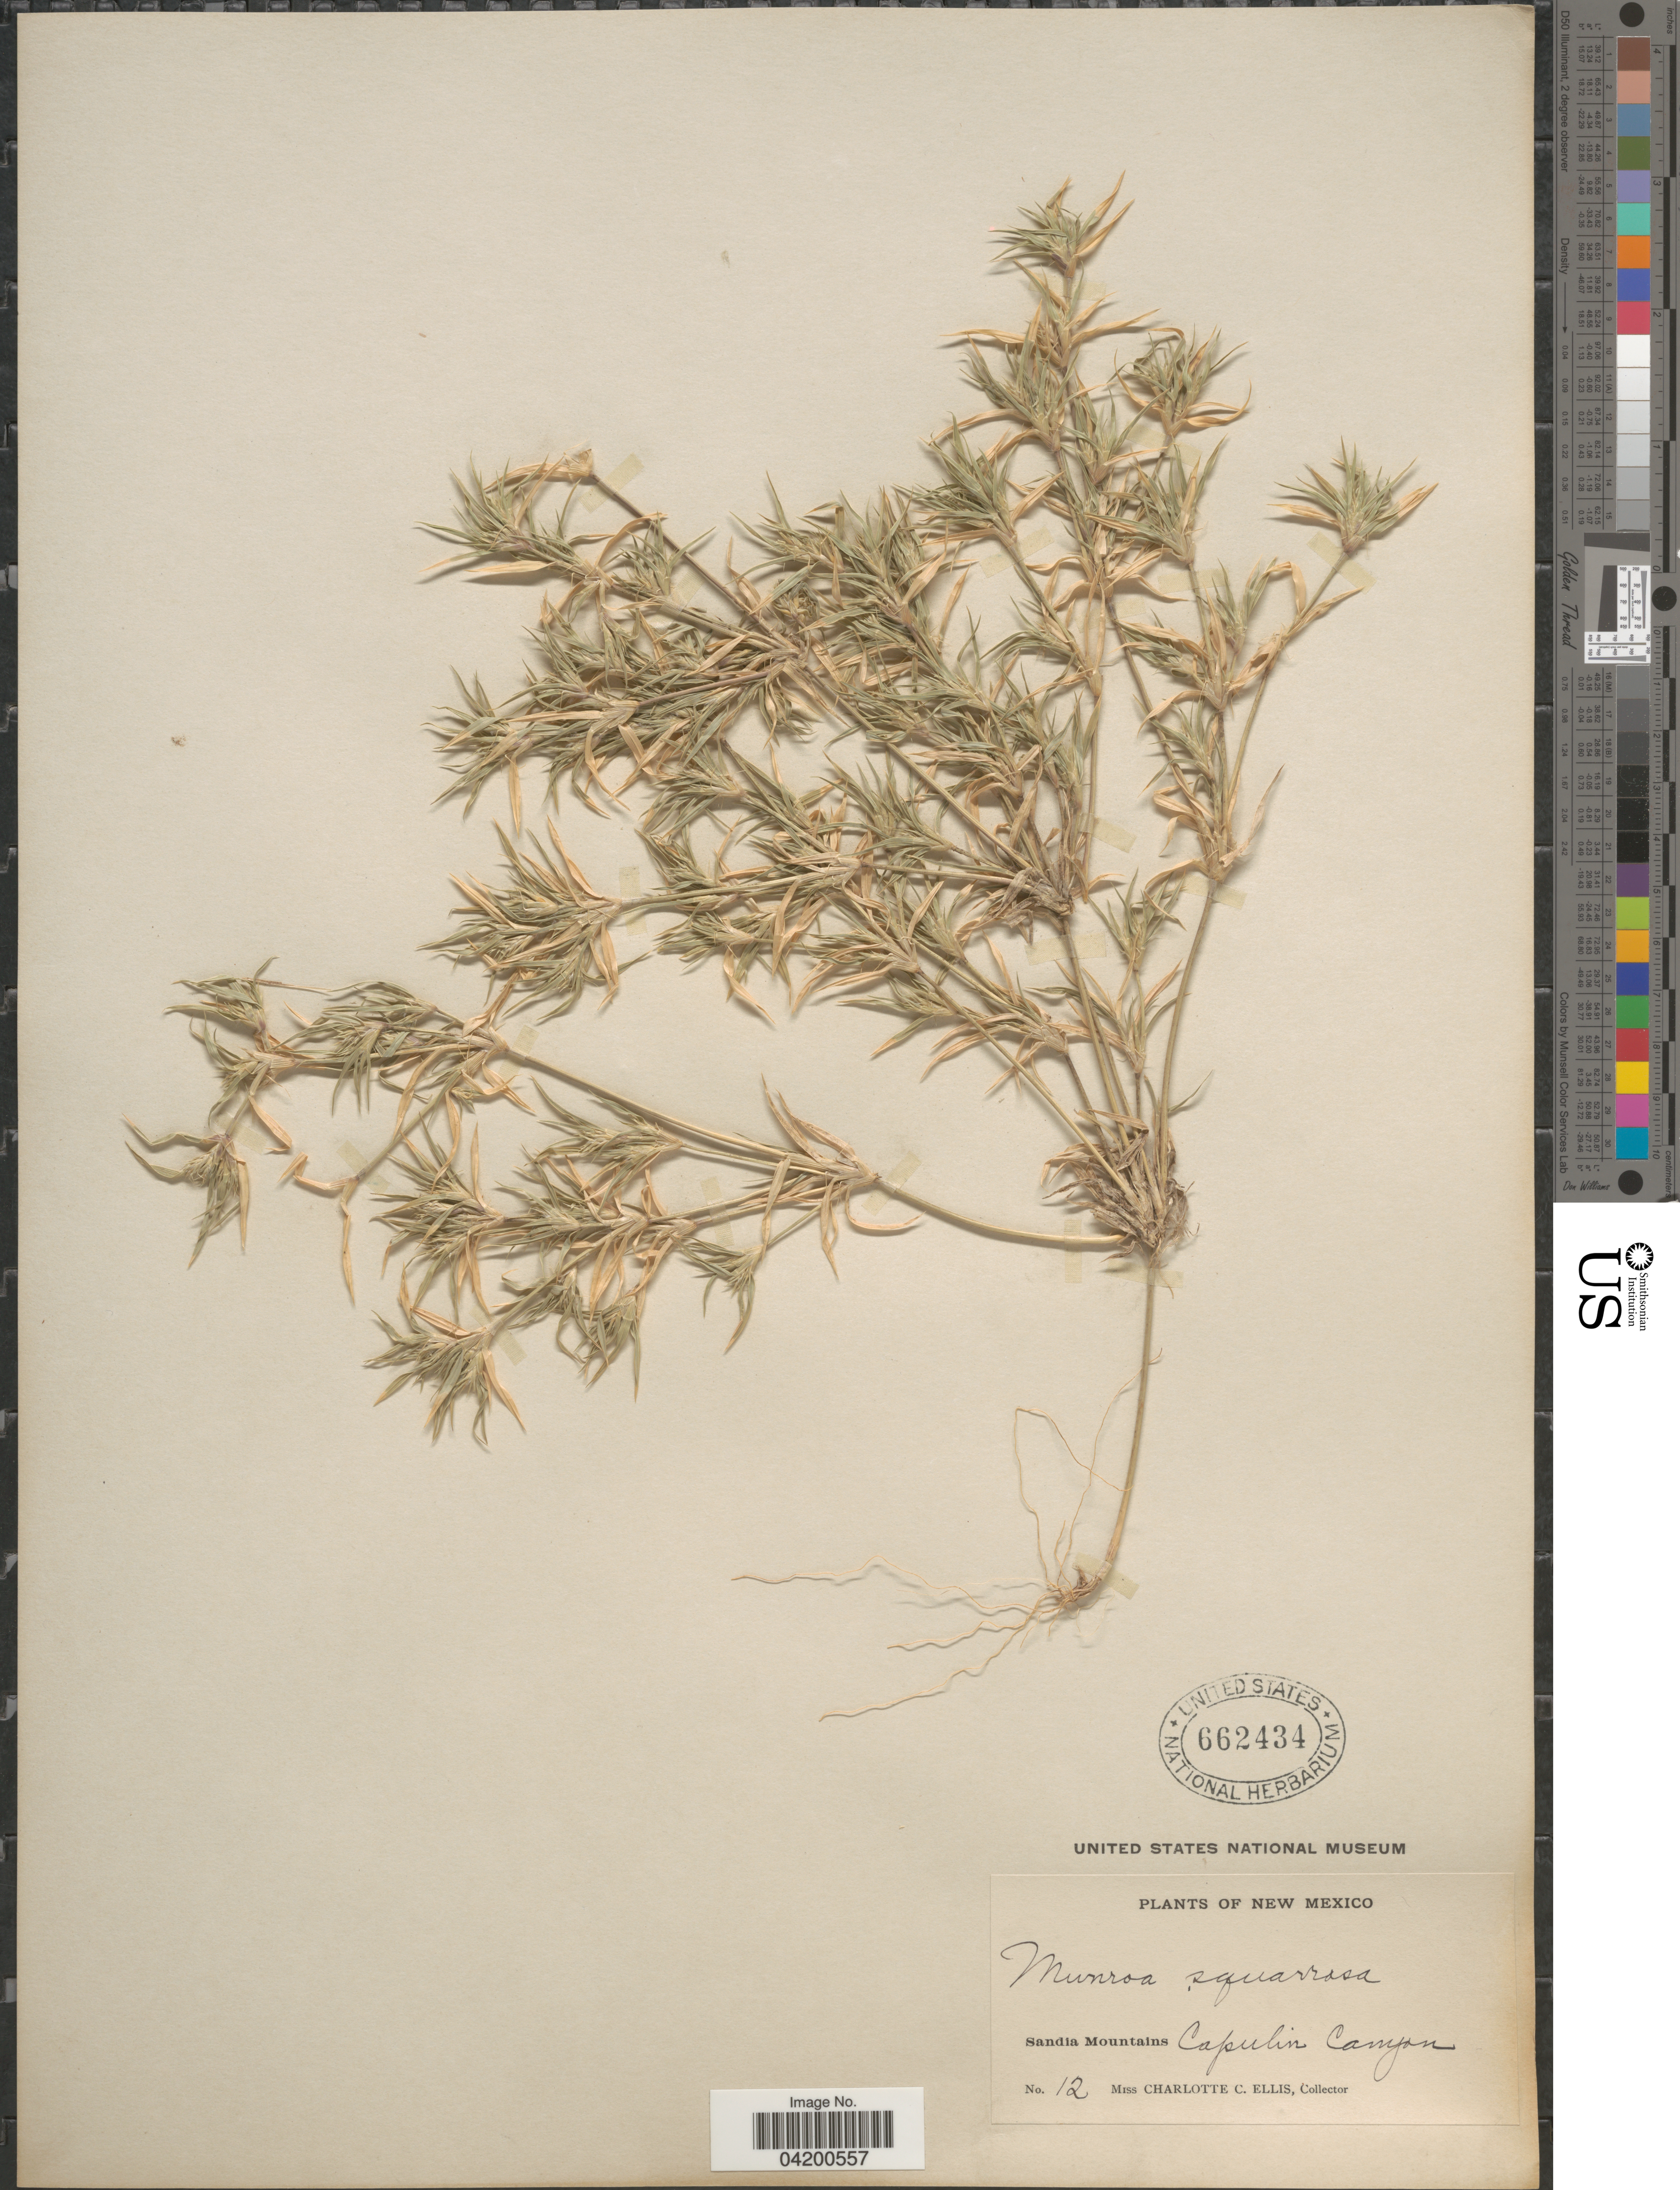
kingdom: Plantae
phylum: Tracheophyta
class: Liliopsida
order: Poales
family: Poaceae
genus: Munroa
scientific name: Munroa squarrosa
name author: (Nutt.) Torr.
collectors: C. C. Ellis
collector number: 12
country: United States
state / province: New Mexico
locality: Sandia Mountains Capulin Canyon.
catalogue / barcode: US 662434